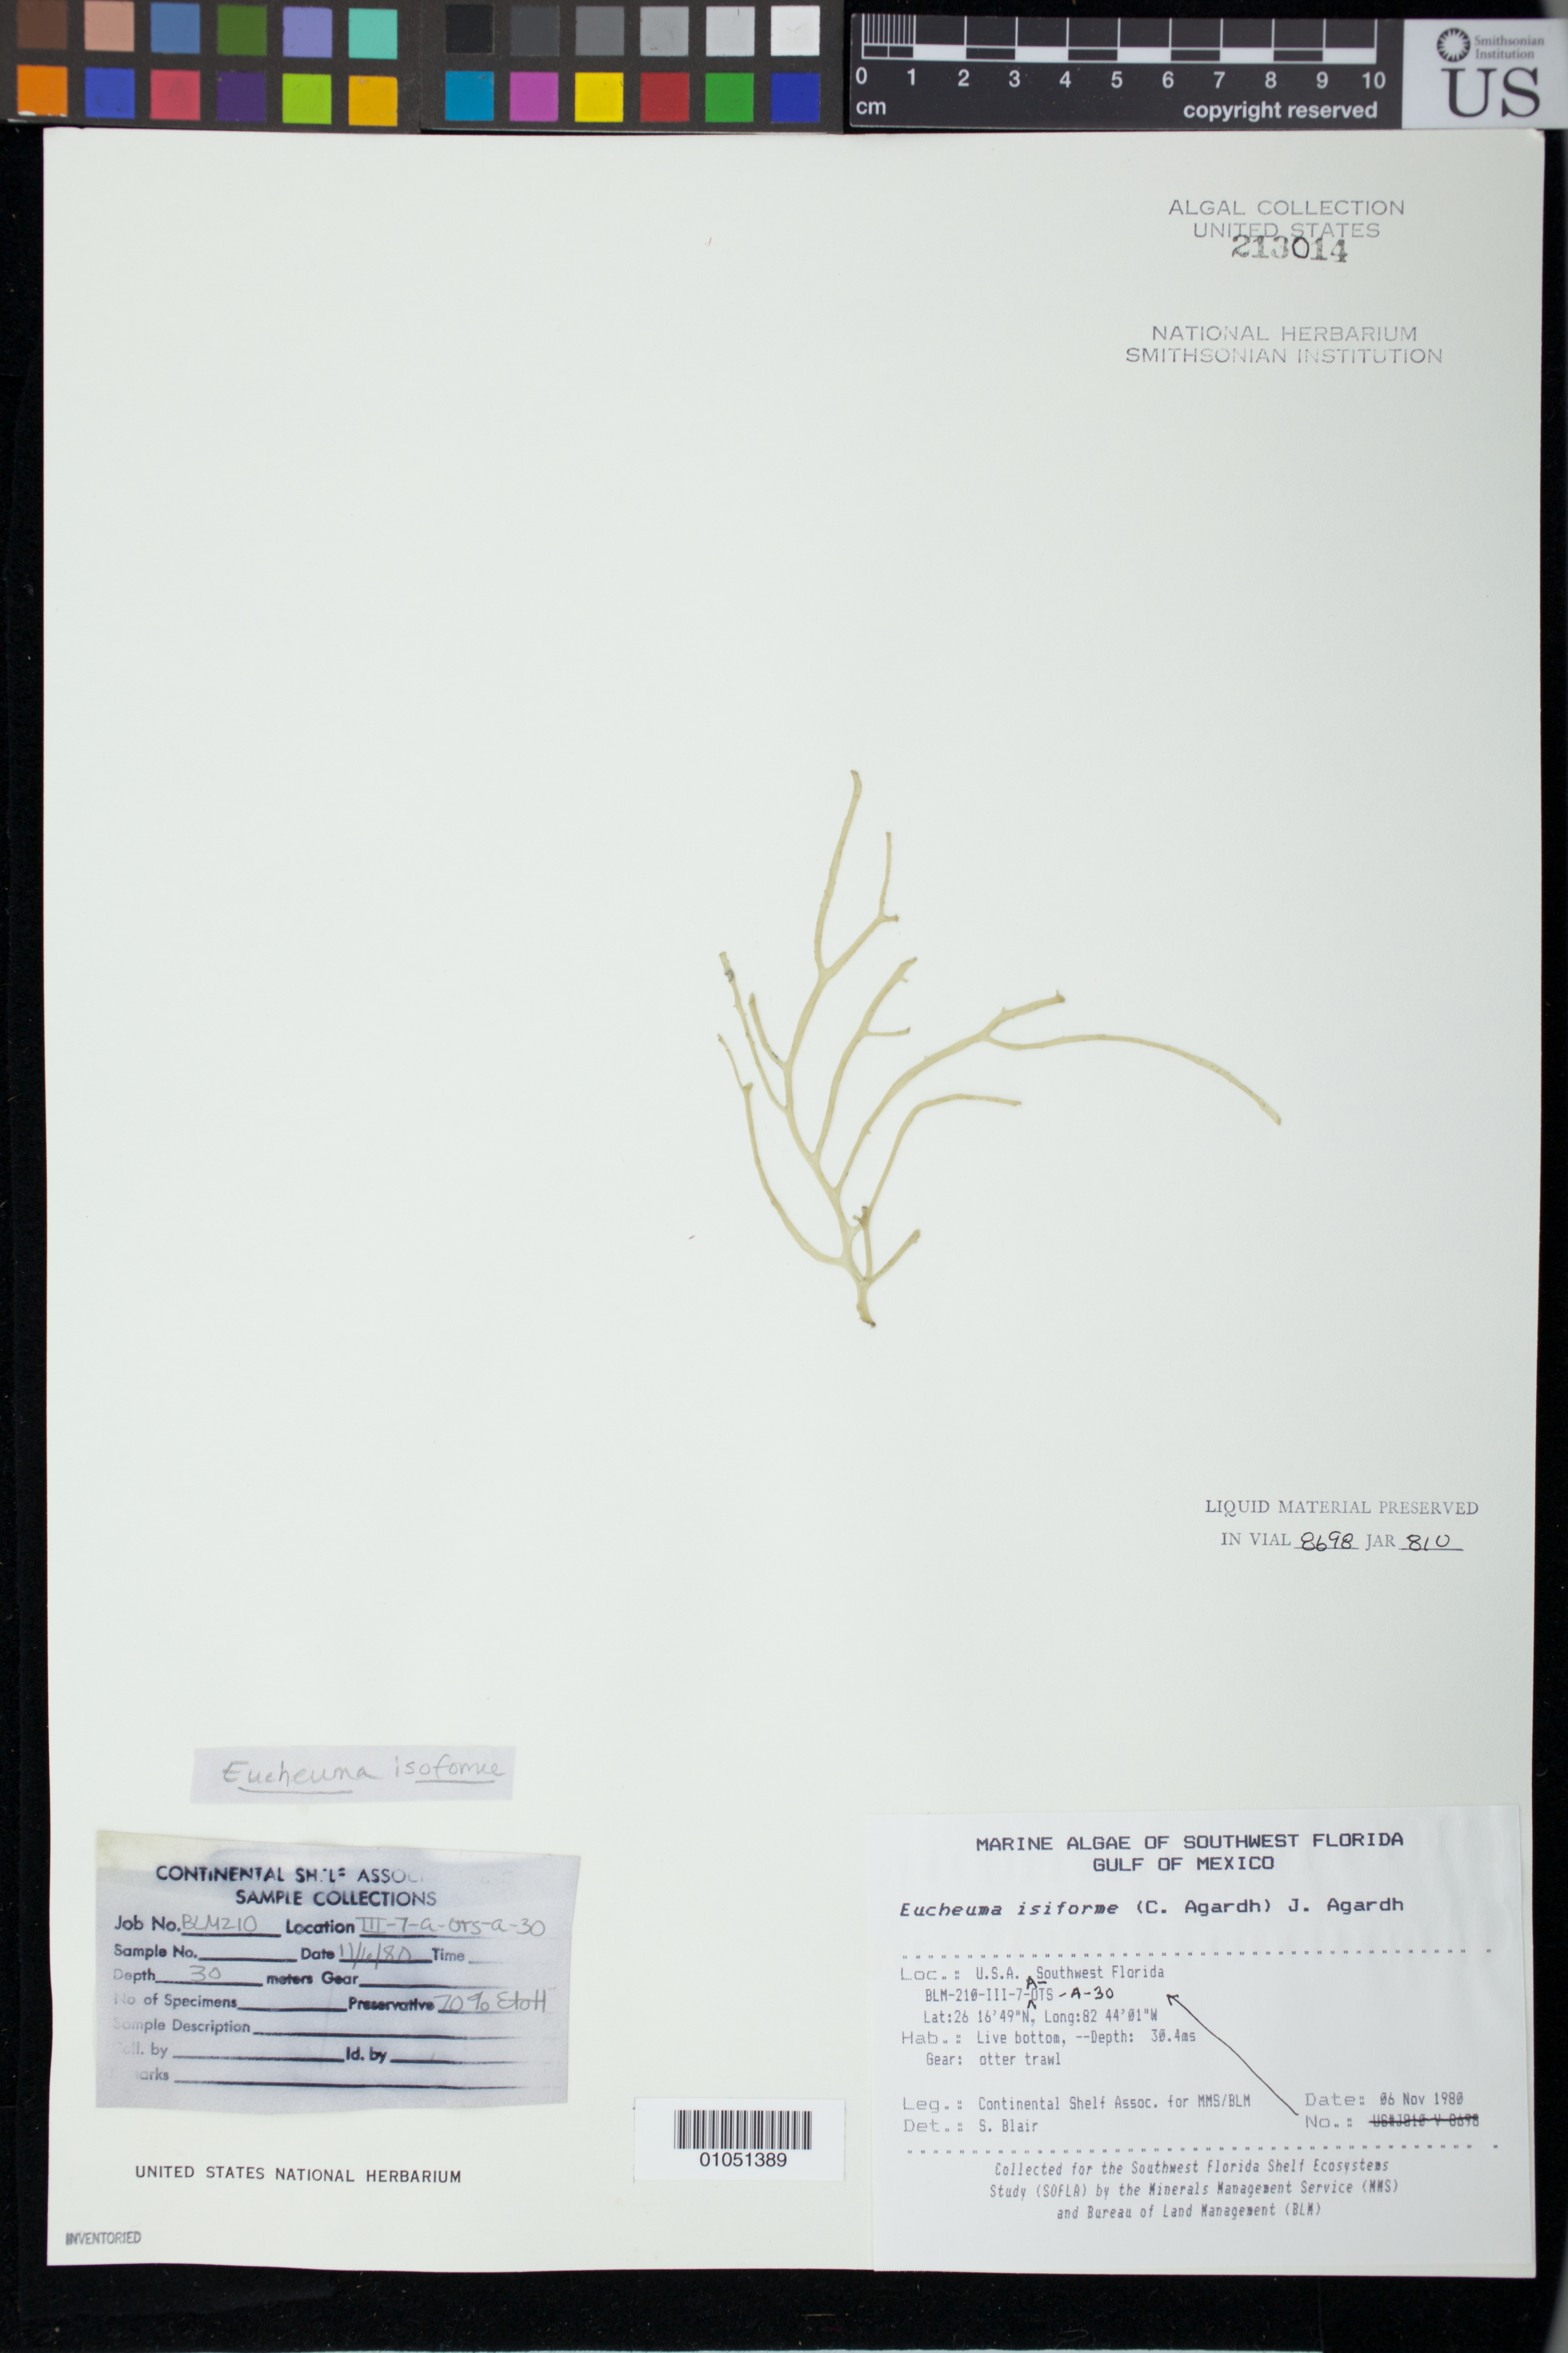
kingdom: Plantae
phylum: Rhodophyta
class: Florideophyceae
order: Gigartinales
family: Solieriaceae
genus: Eucheumatopsis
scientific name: Eucheumatopsis isiformis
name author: (C. Agardh) M.L. Núñez-Resendiz et al.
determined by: Algae name updating Project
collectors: Continental Shelf Associates for the MMS/BLM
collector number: BLM-210-III-7-A-OTS-A-30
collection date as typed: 06 Nov 1980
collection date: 1980-11-06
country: United States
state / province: Florida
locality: Gulf of Mexico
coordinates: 26 16'49"N, 82 44'01"W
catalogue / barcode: US 213014